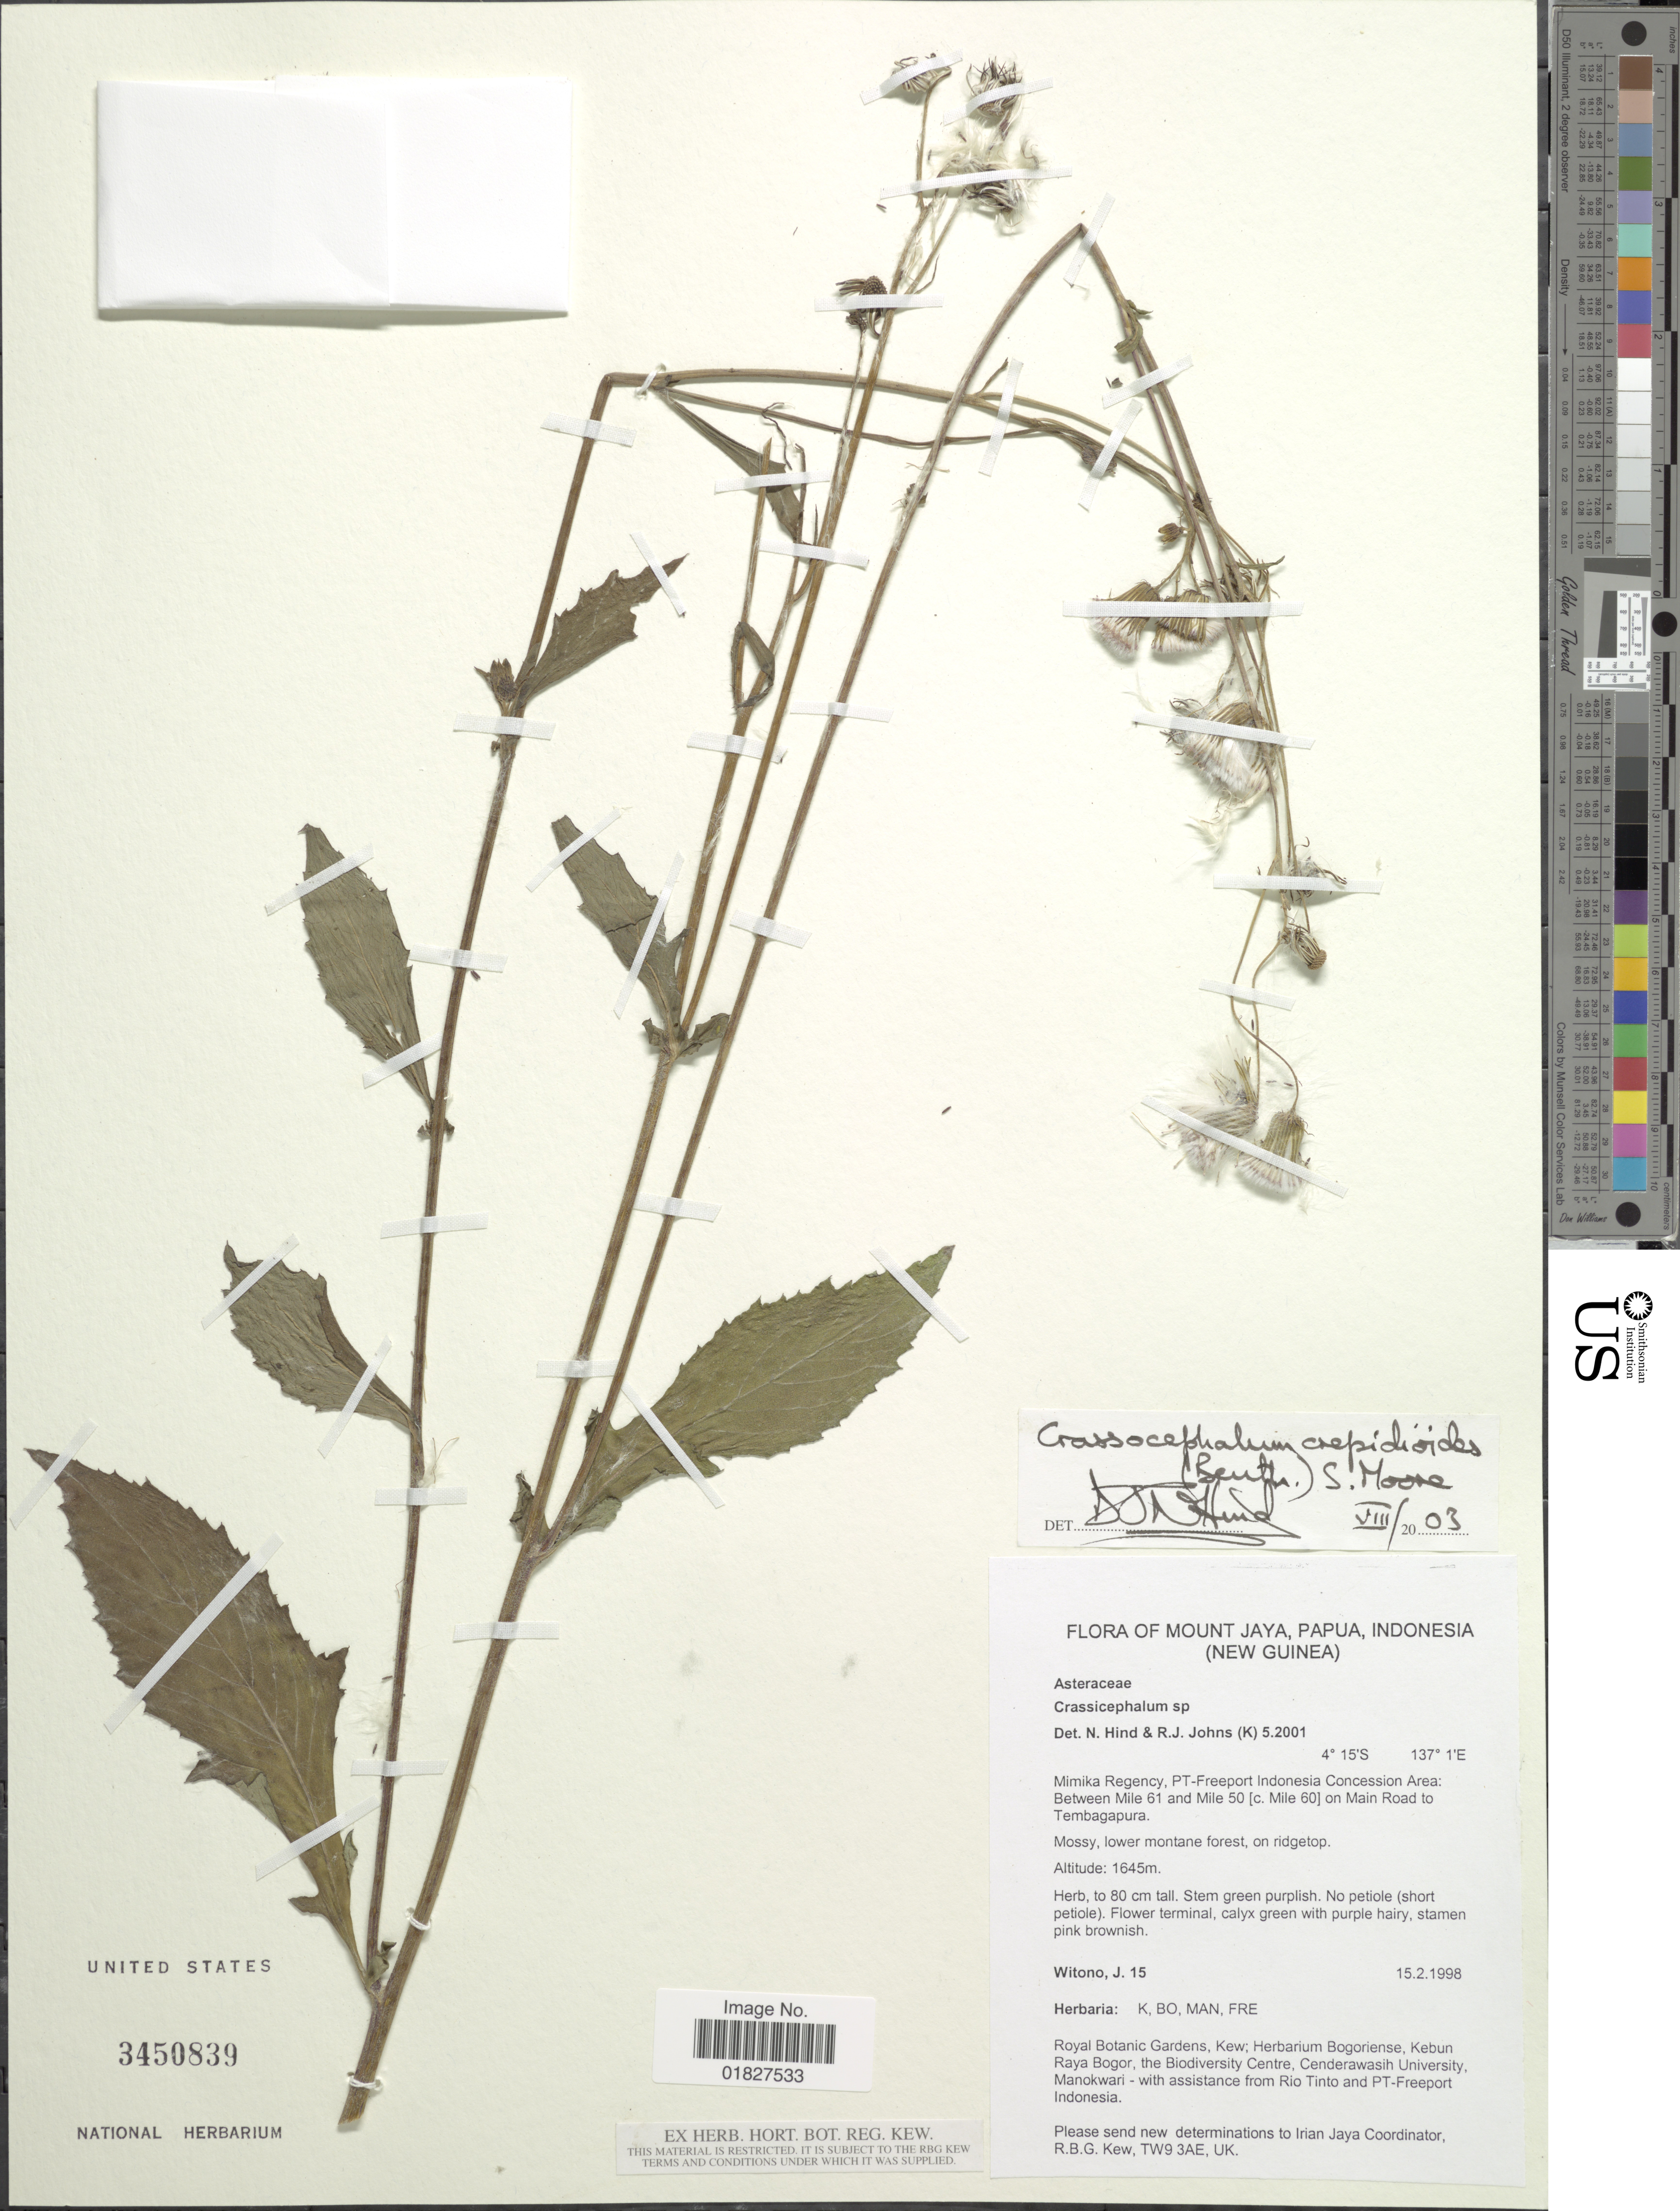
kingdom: Plantae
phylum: Tracheophyta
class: Magnoliopsida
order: Asterales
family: Asteraceae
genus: Crassocephalum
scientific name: Crassocephalum crepidioides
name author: (Benth.) S. Moore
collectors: J. Witono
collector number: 15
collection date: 1998-02-15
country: Indonesia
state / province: Papua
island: New Guinea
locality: Mount Jaya (New Guinea), Mimika Regency, PT-Freeport Indonesia Concession Area, between Mile 61 and Mile 50 (c. Mile 60) on Main Road to Tembagapura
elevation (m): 1645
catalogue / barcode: US 3450839